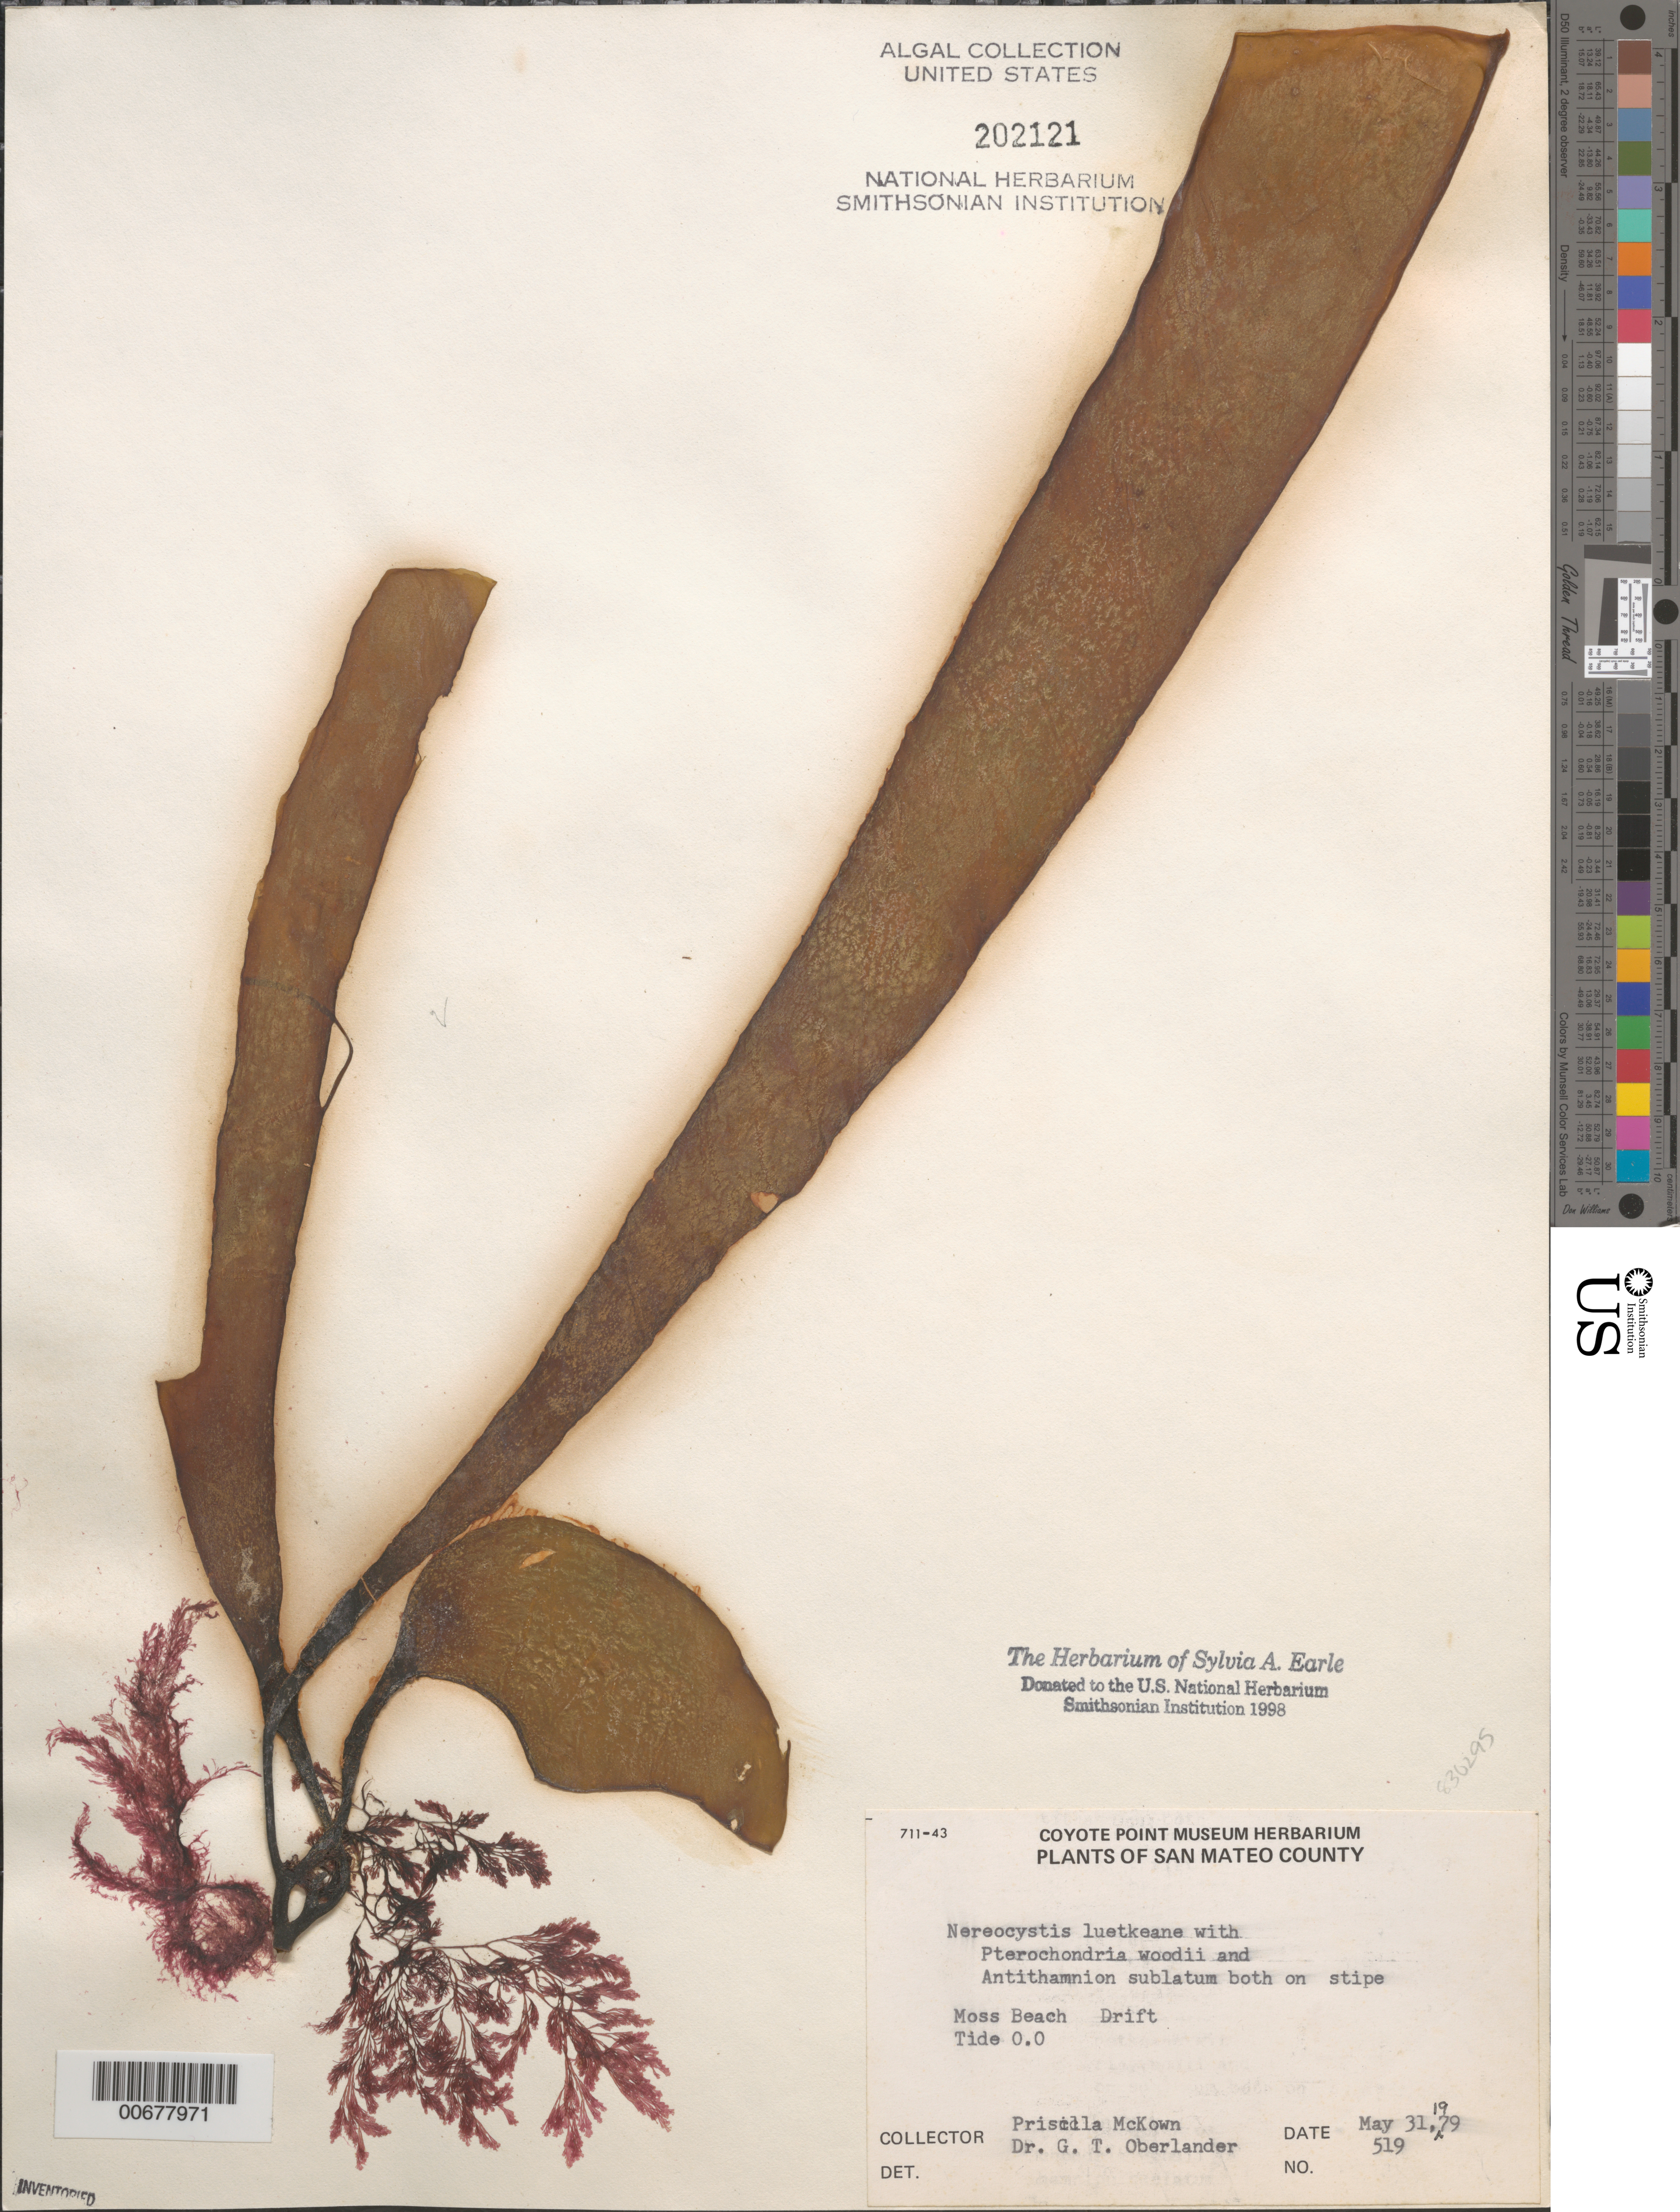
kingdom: Chromista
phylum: Ochrophyta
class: Phaeophyceae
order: Laminariales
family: Laminariaceae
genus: Nereocystis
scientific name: Nereocystis luetkeana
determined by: Oberlander, G. T.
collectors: P. McKown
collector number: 519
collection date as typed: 31 May 1979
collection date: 1979-05-31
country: United States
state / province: California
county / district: San Mateo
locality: Moss Beach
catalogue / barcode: US 202121